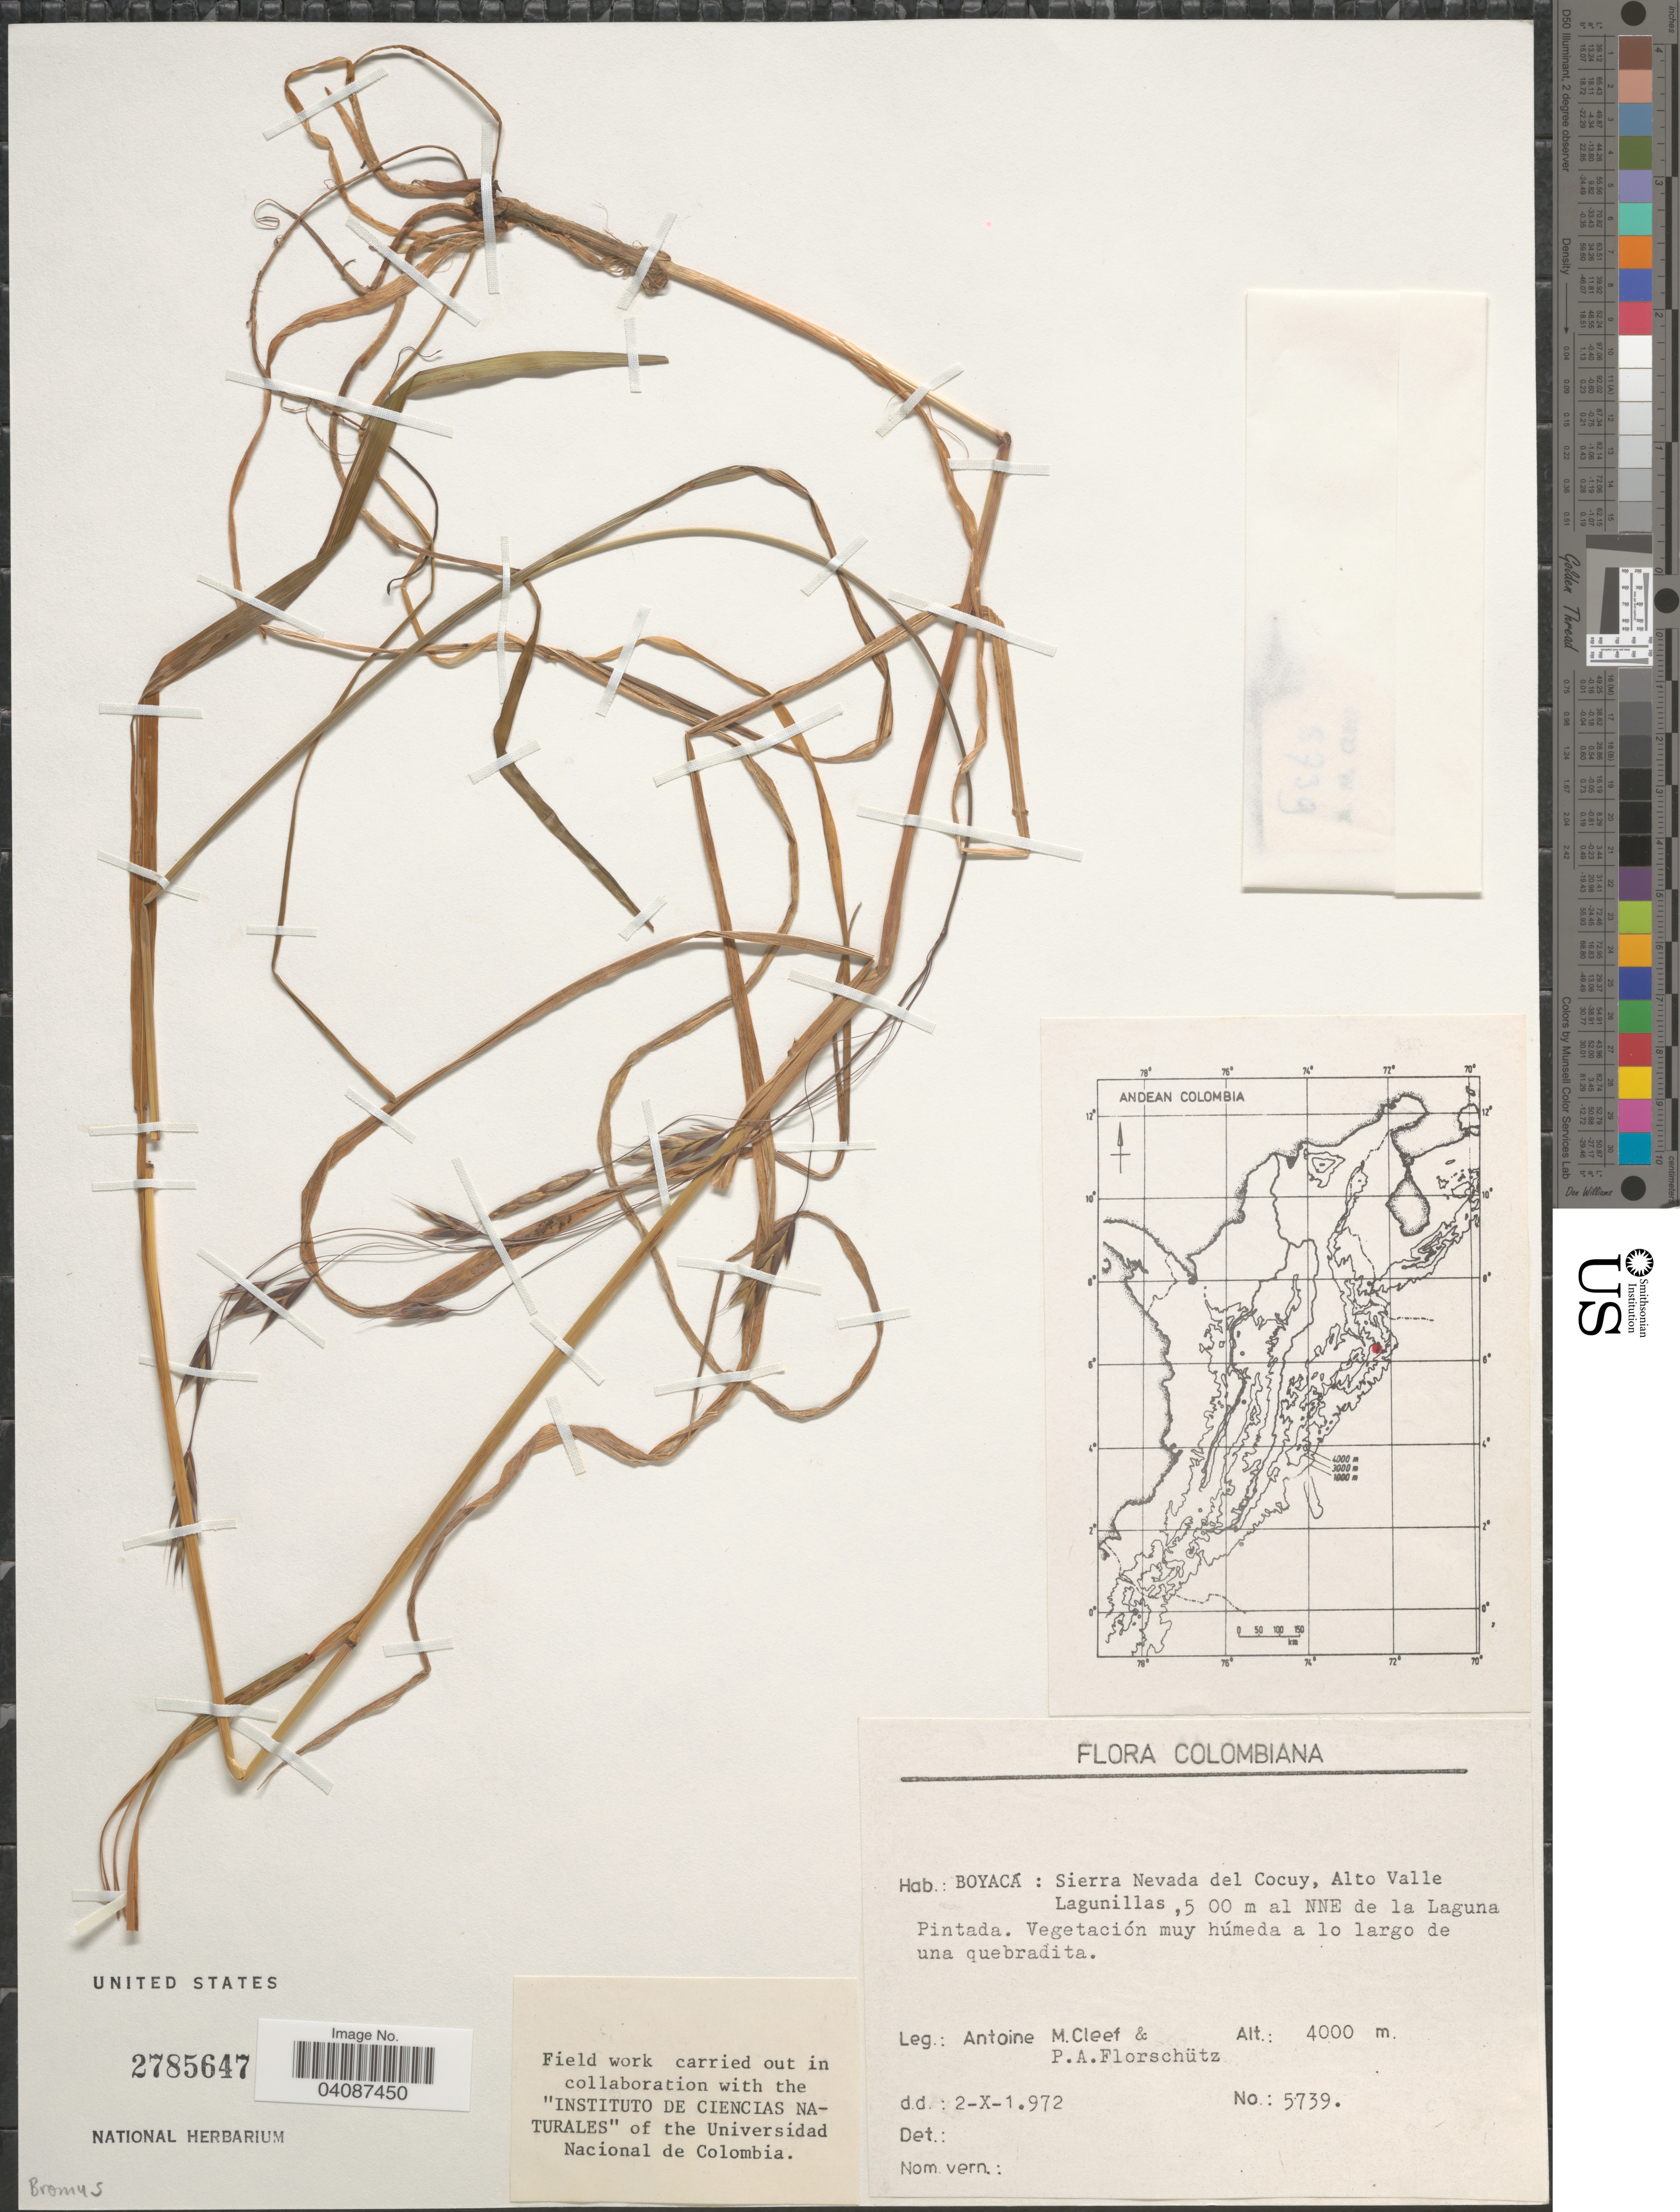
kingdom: Plantae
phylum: Tracheophyta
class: Liliopsida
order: Poales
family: Poaceae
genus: Bromus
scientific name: Bromus sp.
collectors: A. M. Cleef & P. Florschütz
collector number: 5739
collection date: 1972-10-02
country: Colombia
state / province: Boyacá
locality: Colombiana. Sierra Nevada del Cocuy, Alto Valle Lagunillas, 5 00 m al NNE de la Laguna Pintada. Vegetación muy húmeda a lo largo de una quebradita.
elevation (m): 4000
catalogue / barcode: US 2785647